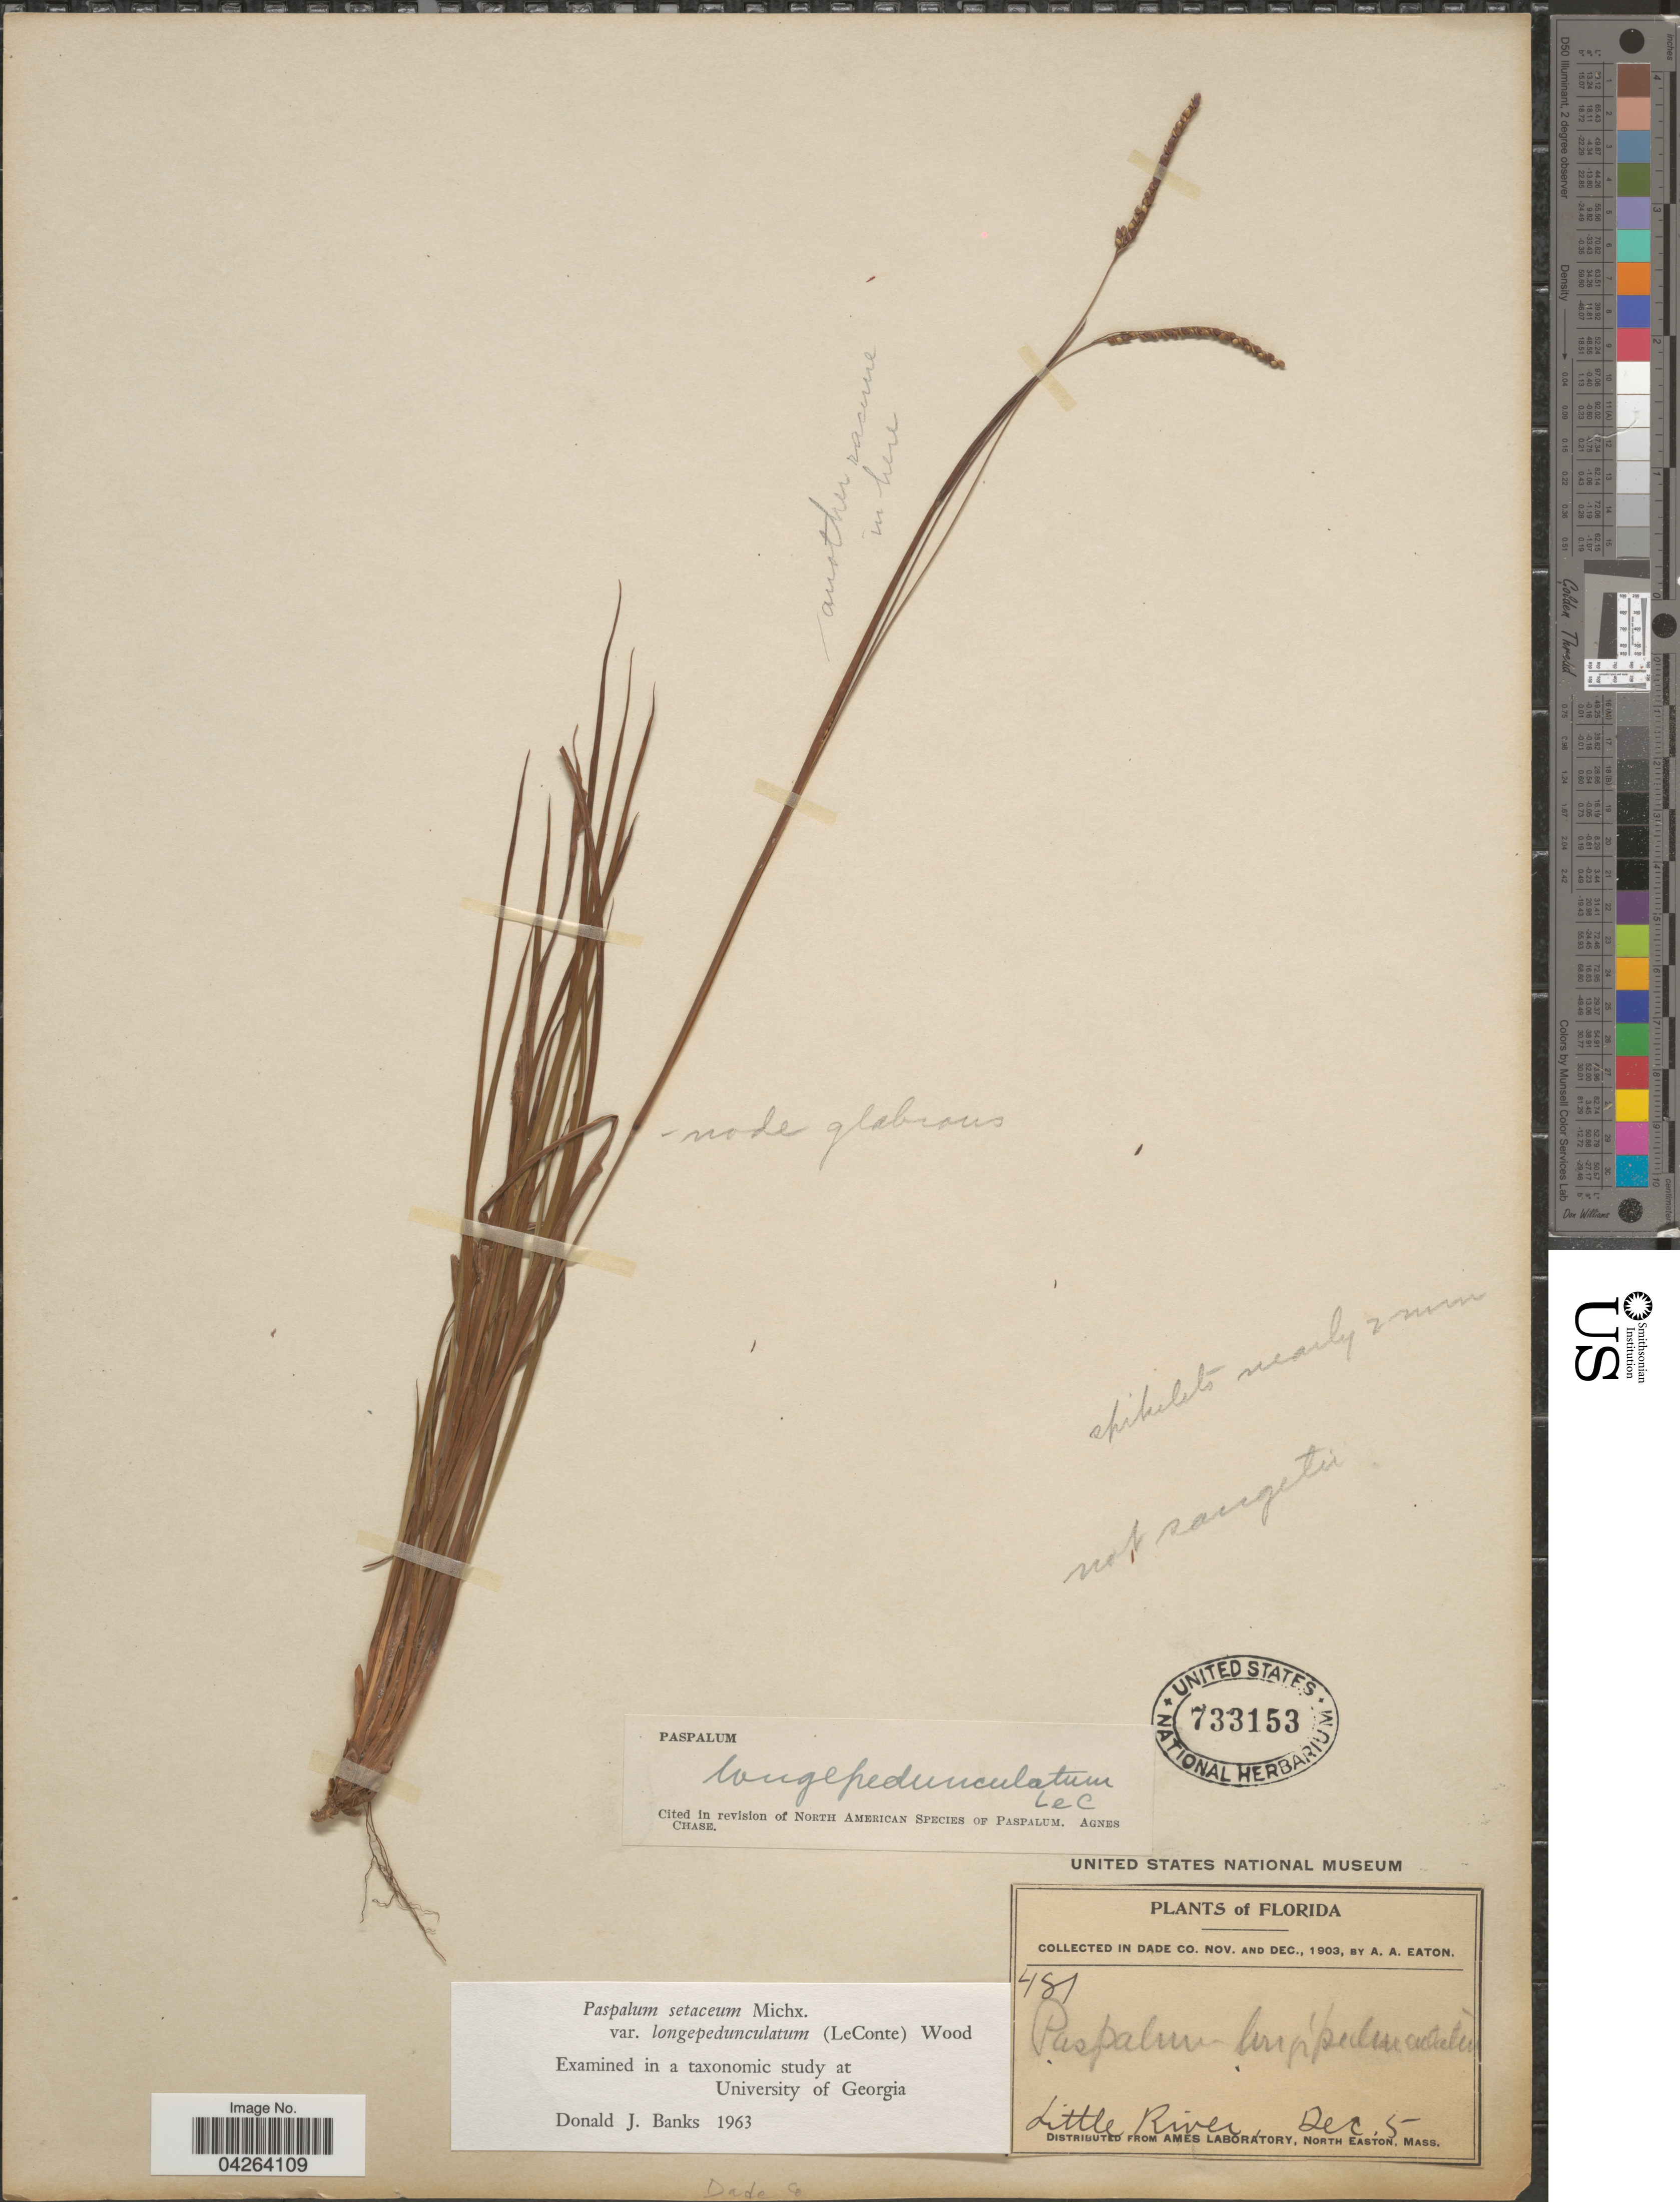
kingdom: Plantae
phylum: Tracheophyta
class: Liliopsida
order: Poales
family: Poaceae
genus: Paspalum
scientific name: Paspalum setaceum var. longipedunculatum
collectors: A. A. Eaton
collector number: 481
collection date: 1903-12-05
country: United States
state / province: Florida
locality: In Dade Co. Little River.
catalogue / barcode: US 733153